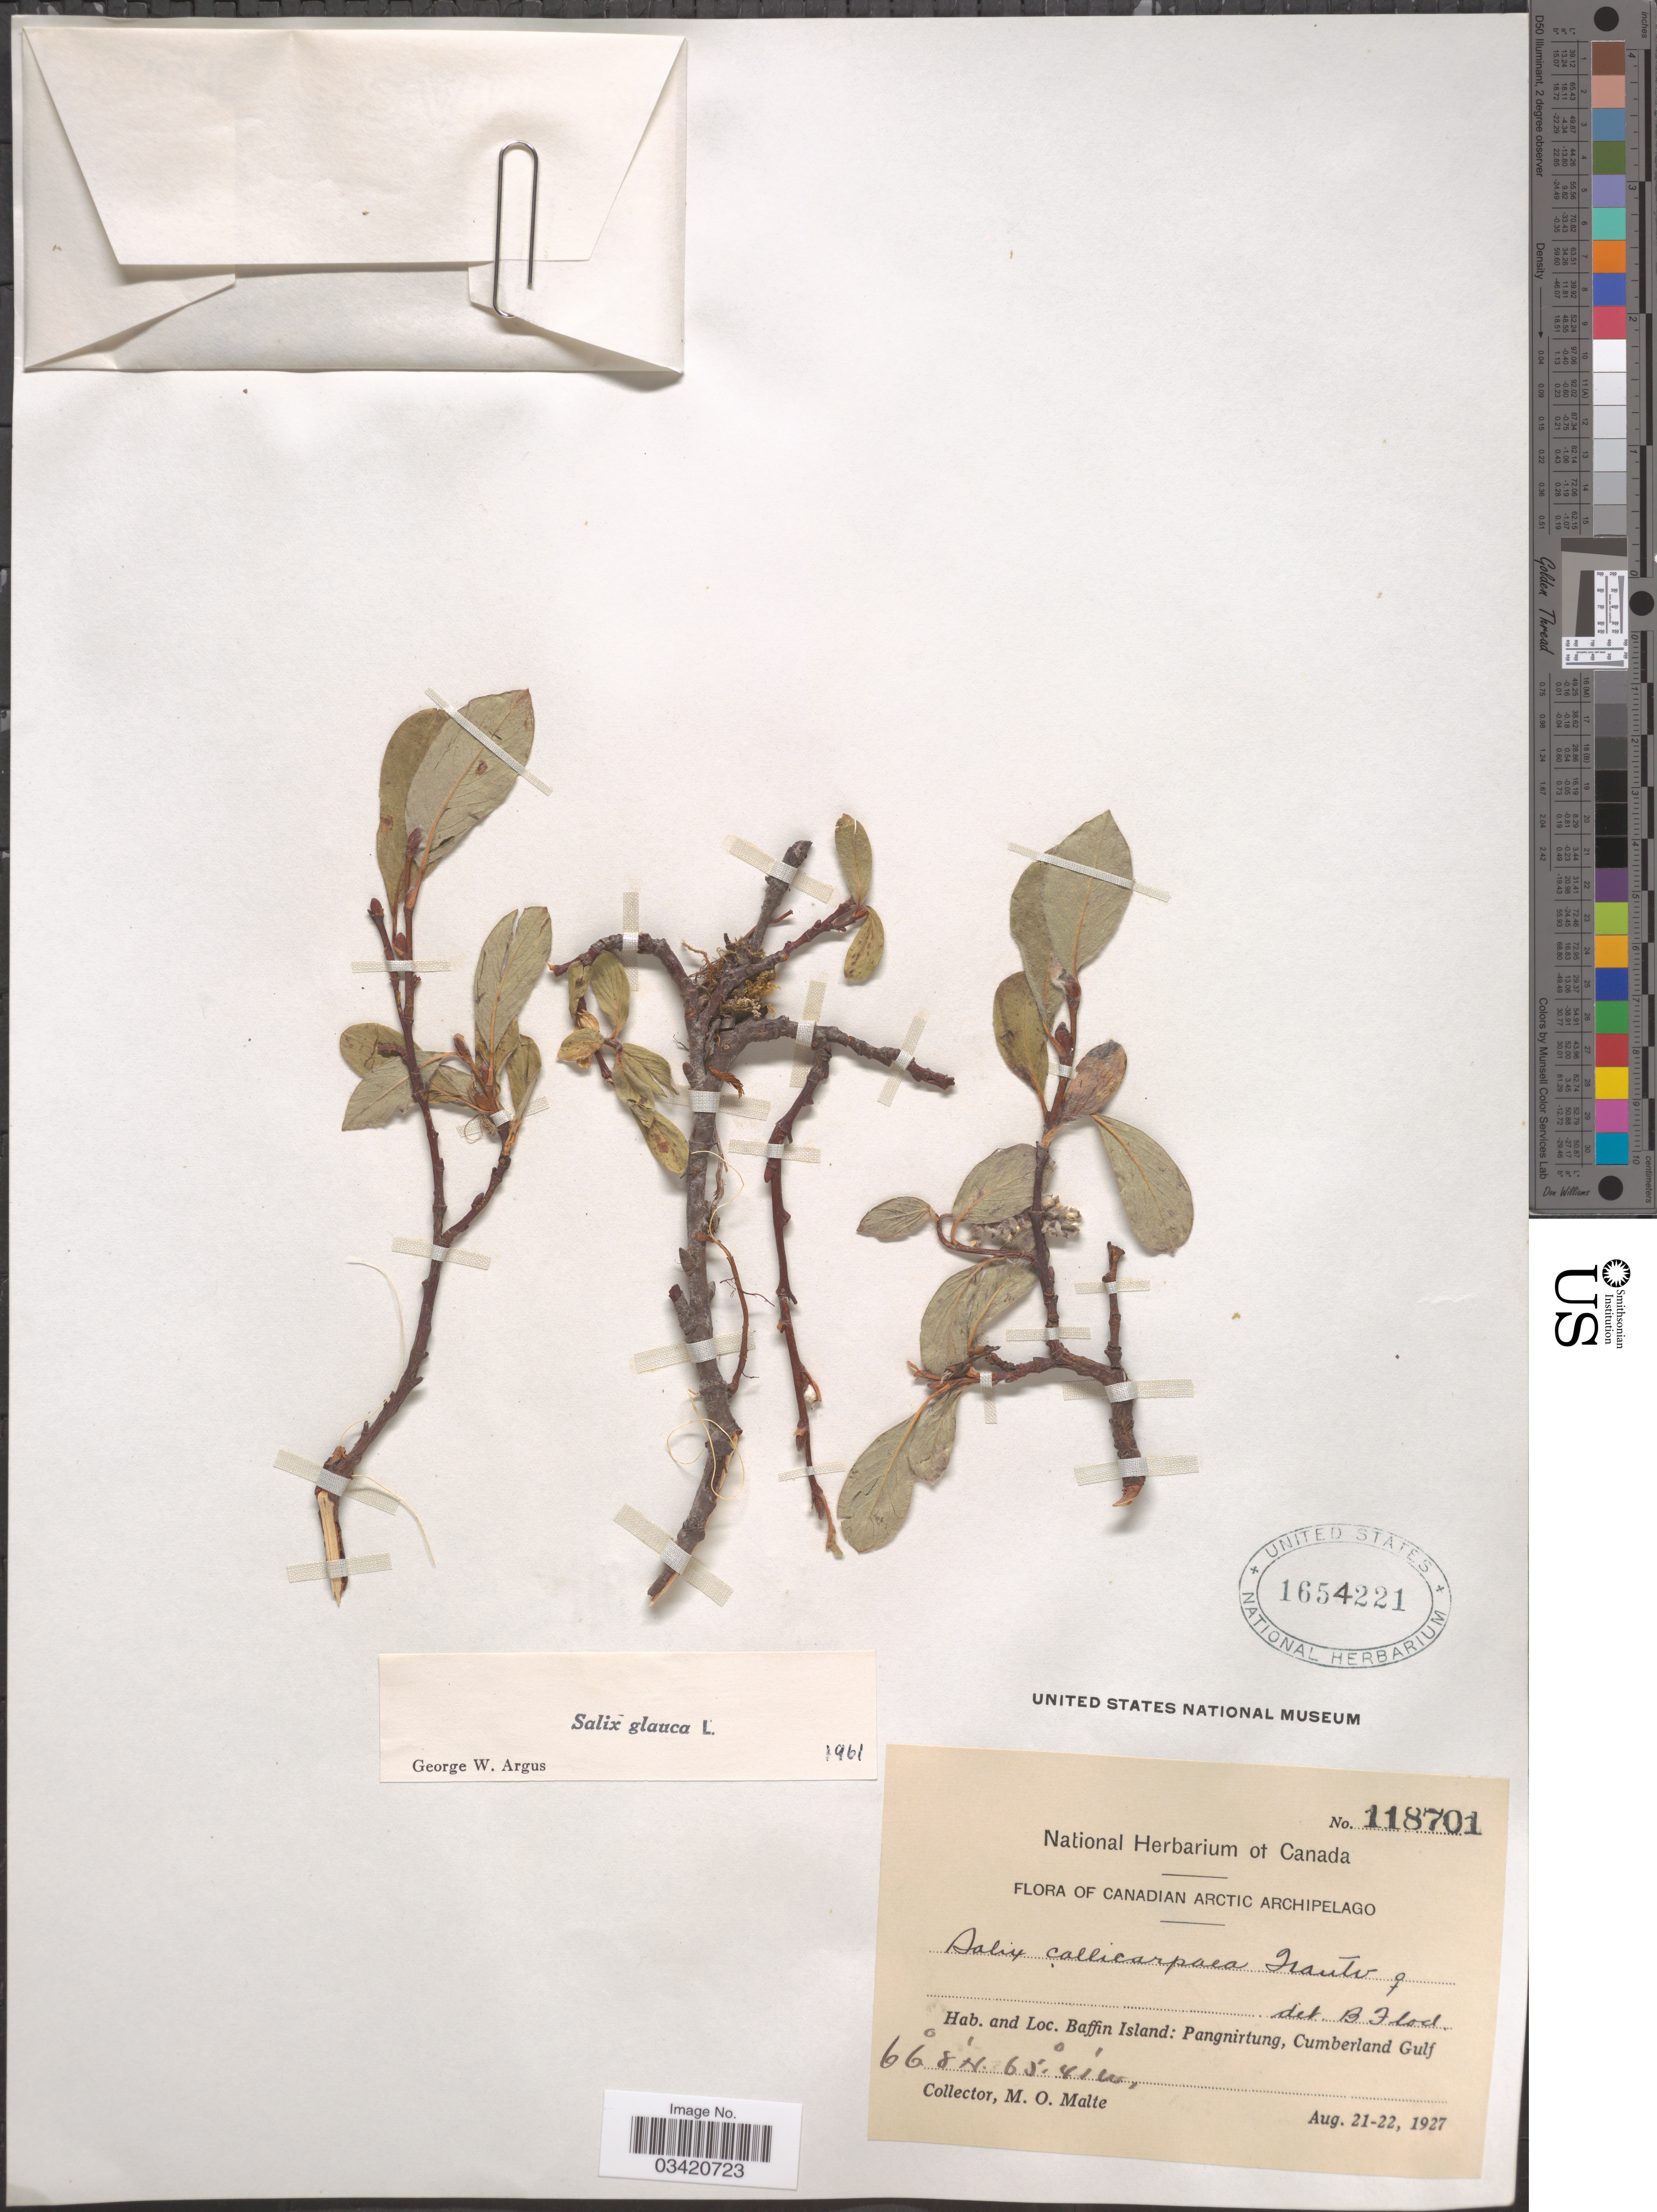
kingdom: Plantae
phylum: Tracheophyta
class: Magnoliopsida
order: Malpighiales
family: Salicaceae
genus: Salix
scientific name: Salix glauca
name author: L.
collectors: M. O. Malte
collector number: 118701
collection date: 1927-08-21/1927-08-22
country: Canada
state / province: Nunavut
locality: Canadian Arctic Archipelago. Baffin Island: Pangnirtung, Cumberland Gulf.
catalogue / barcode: US 1654221